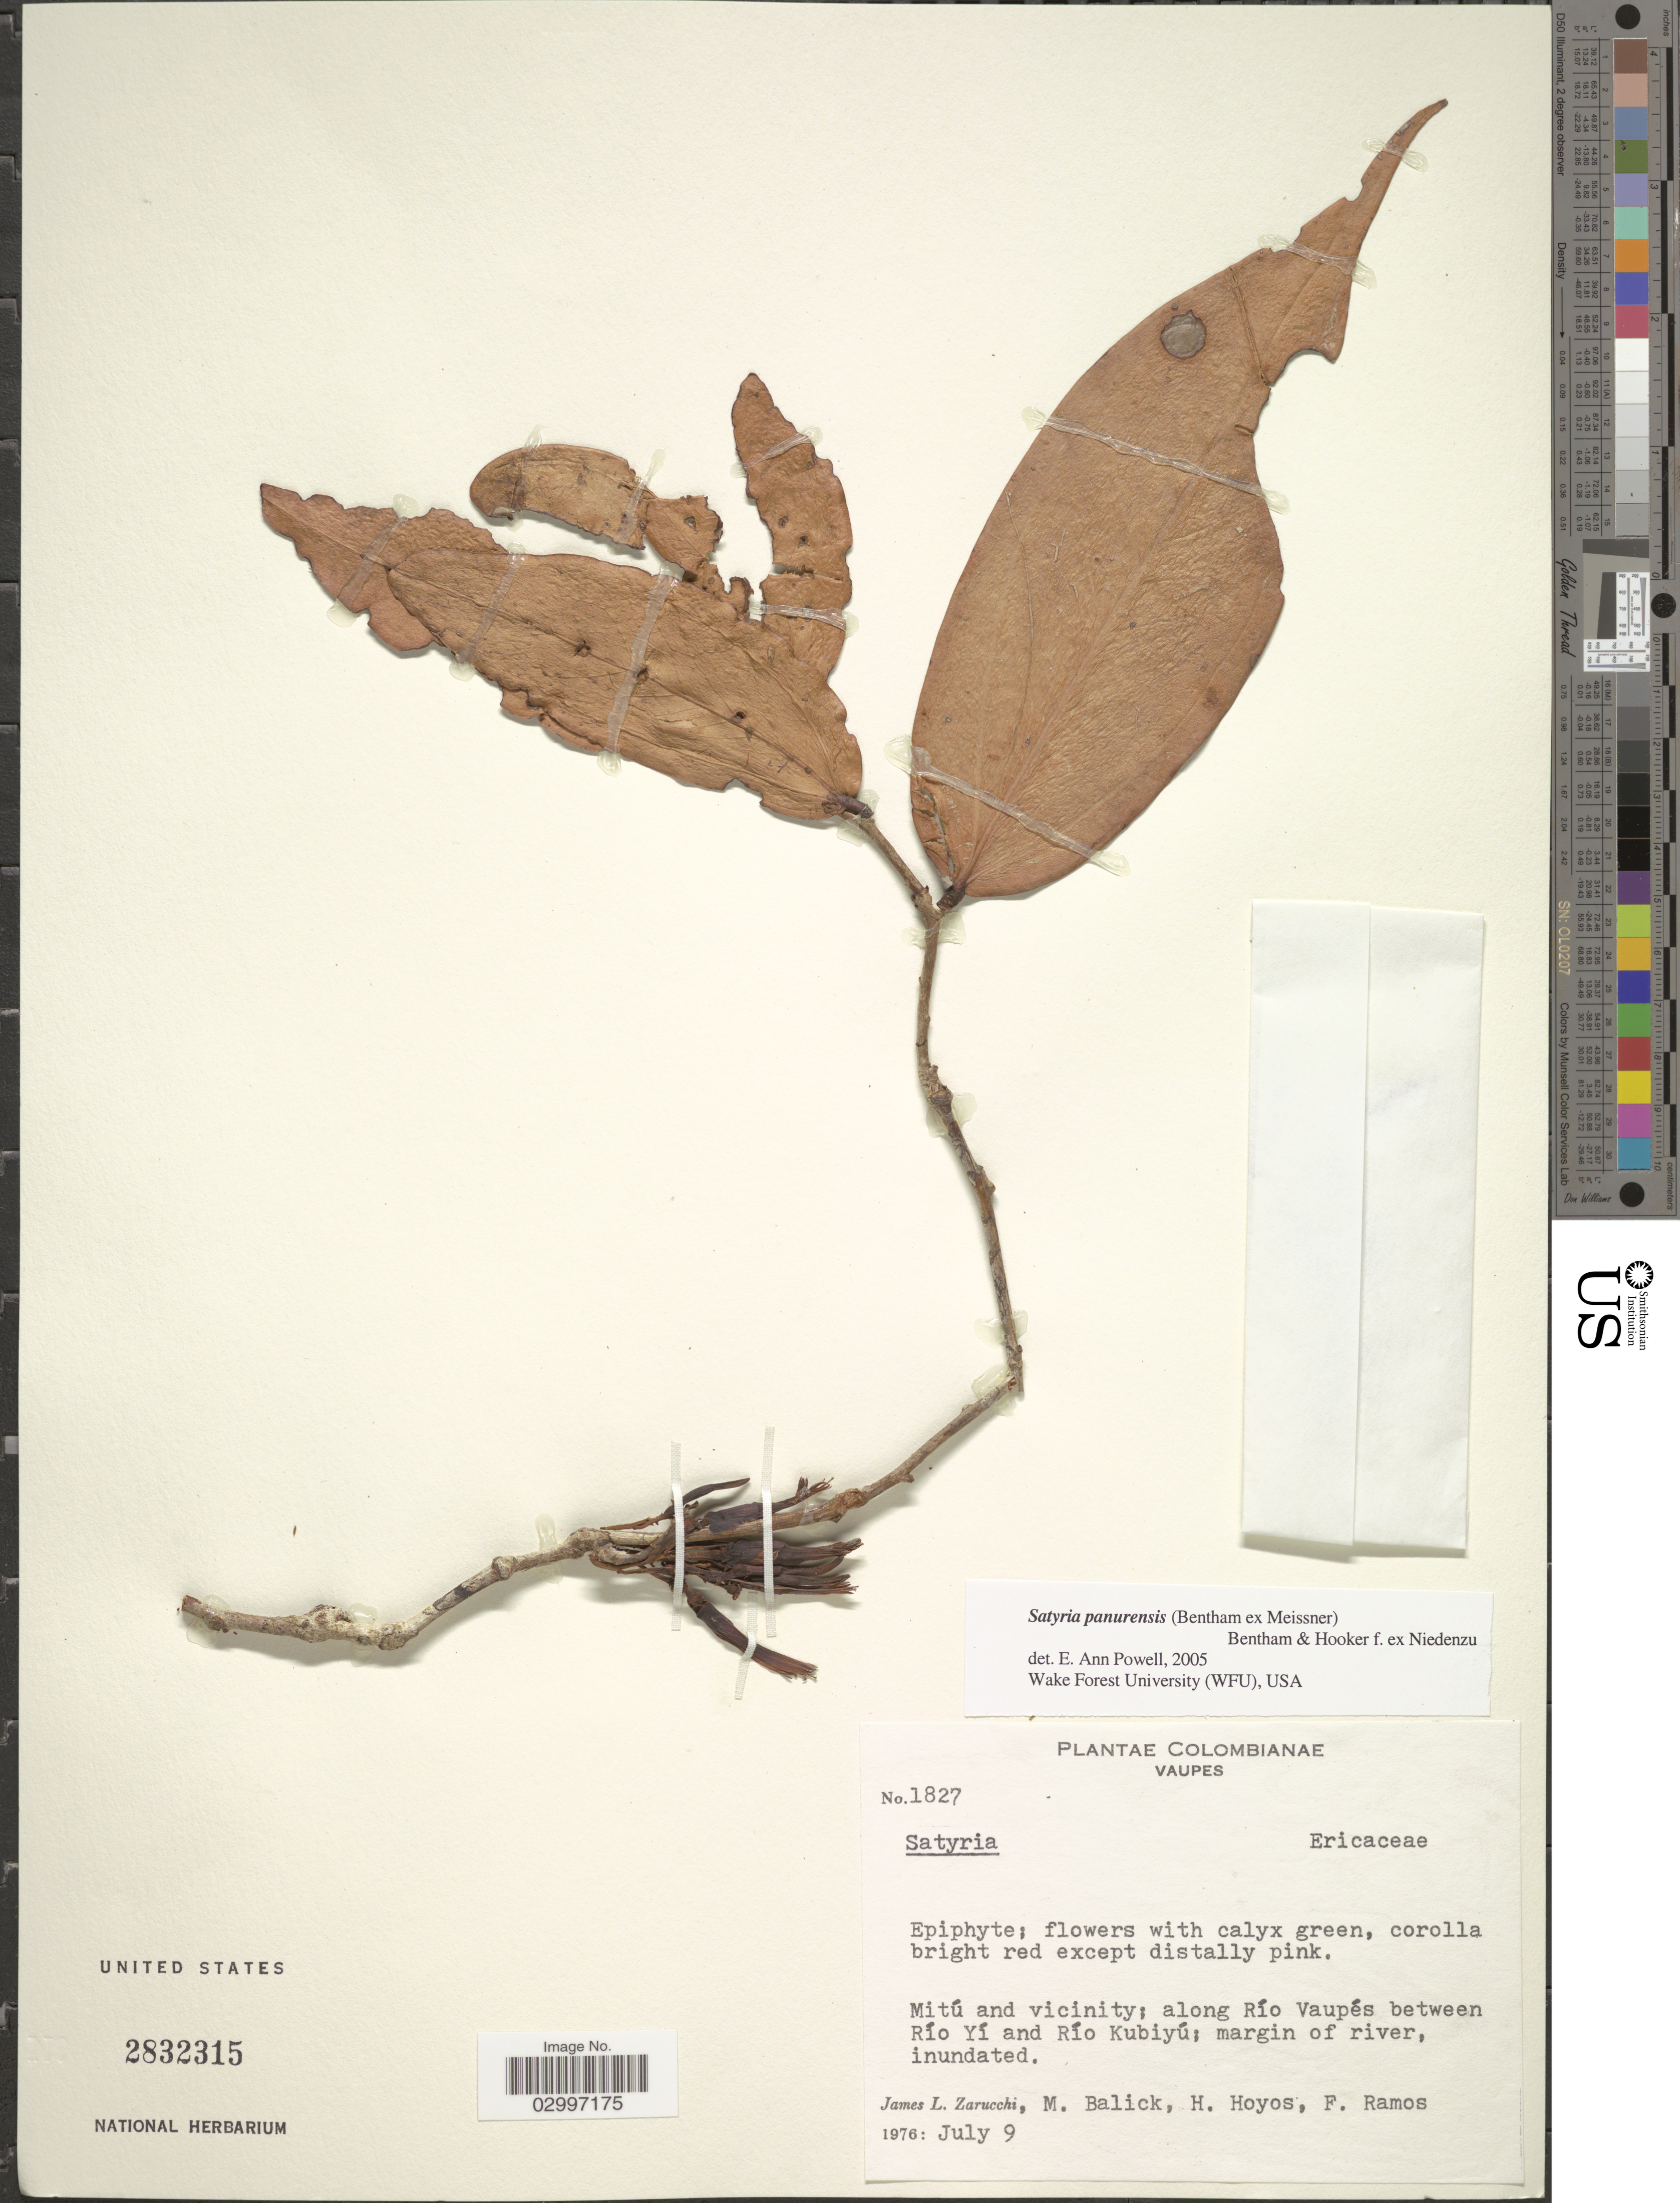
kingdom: Plantae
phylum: Tracheophyta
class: Magnoliopsida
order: Ericales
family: Ericaceae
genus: Satyria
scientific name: Satyria panurensis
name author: (Benth. ex Meisn.) Benth. & Hook. f. ex Nied.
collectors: J. L. Zarucchi, M. Balick, H. Hoyos & F. Ramos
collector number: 1827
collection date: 1976-07-09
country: Colombia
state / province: Vaupés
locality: Mitú and vicinity: along Río Vaupés between Río Yí and Río Kubiyú: margin of river.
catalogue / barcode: US 2832315